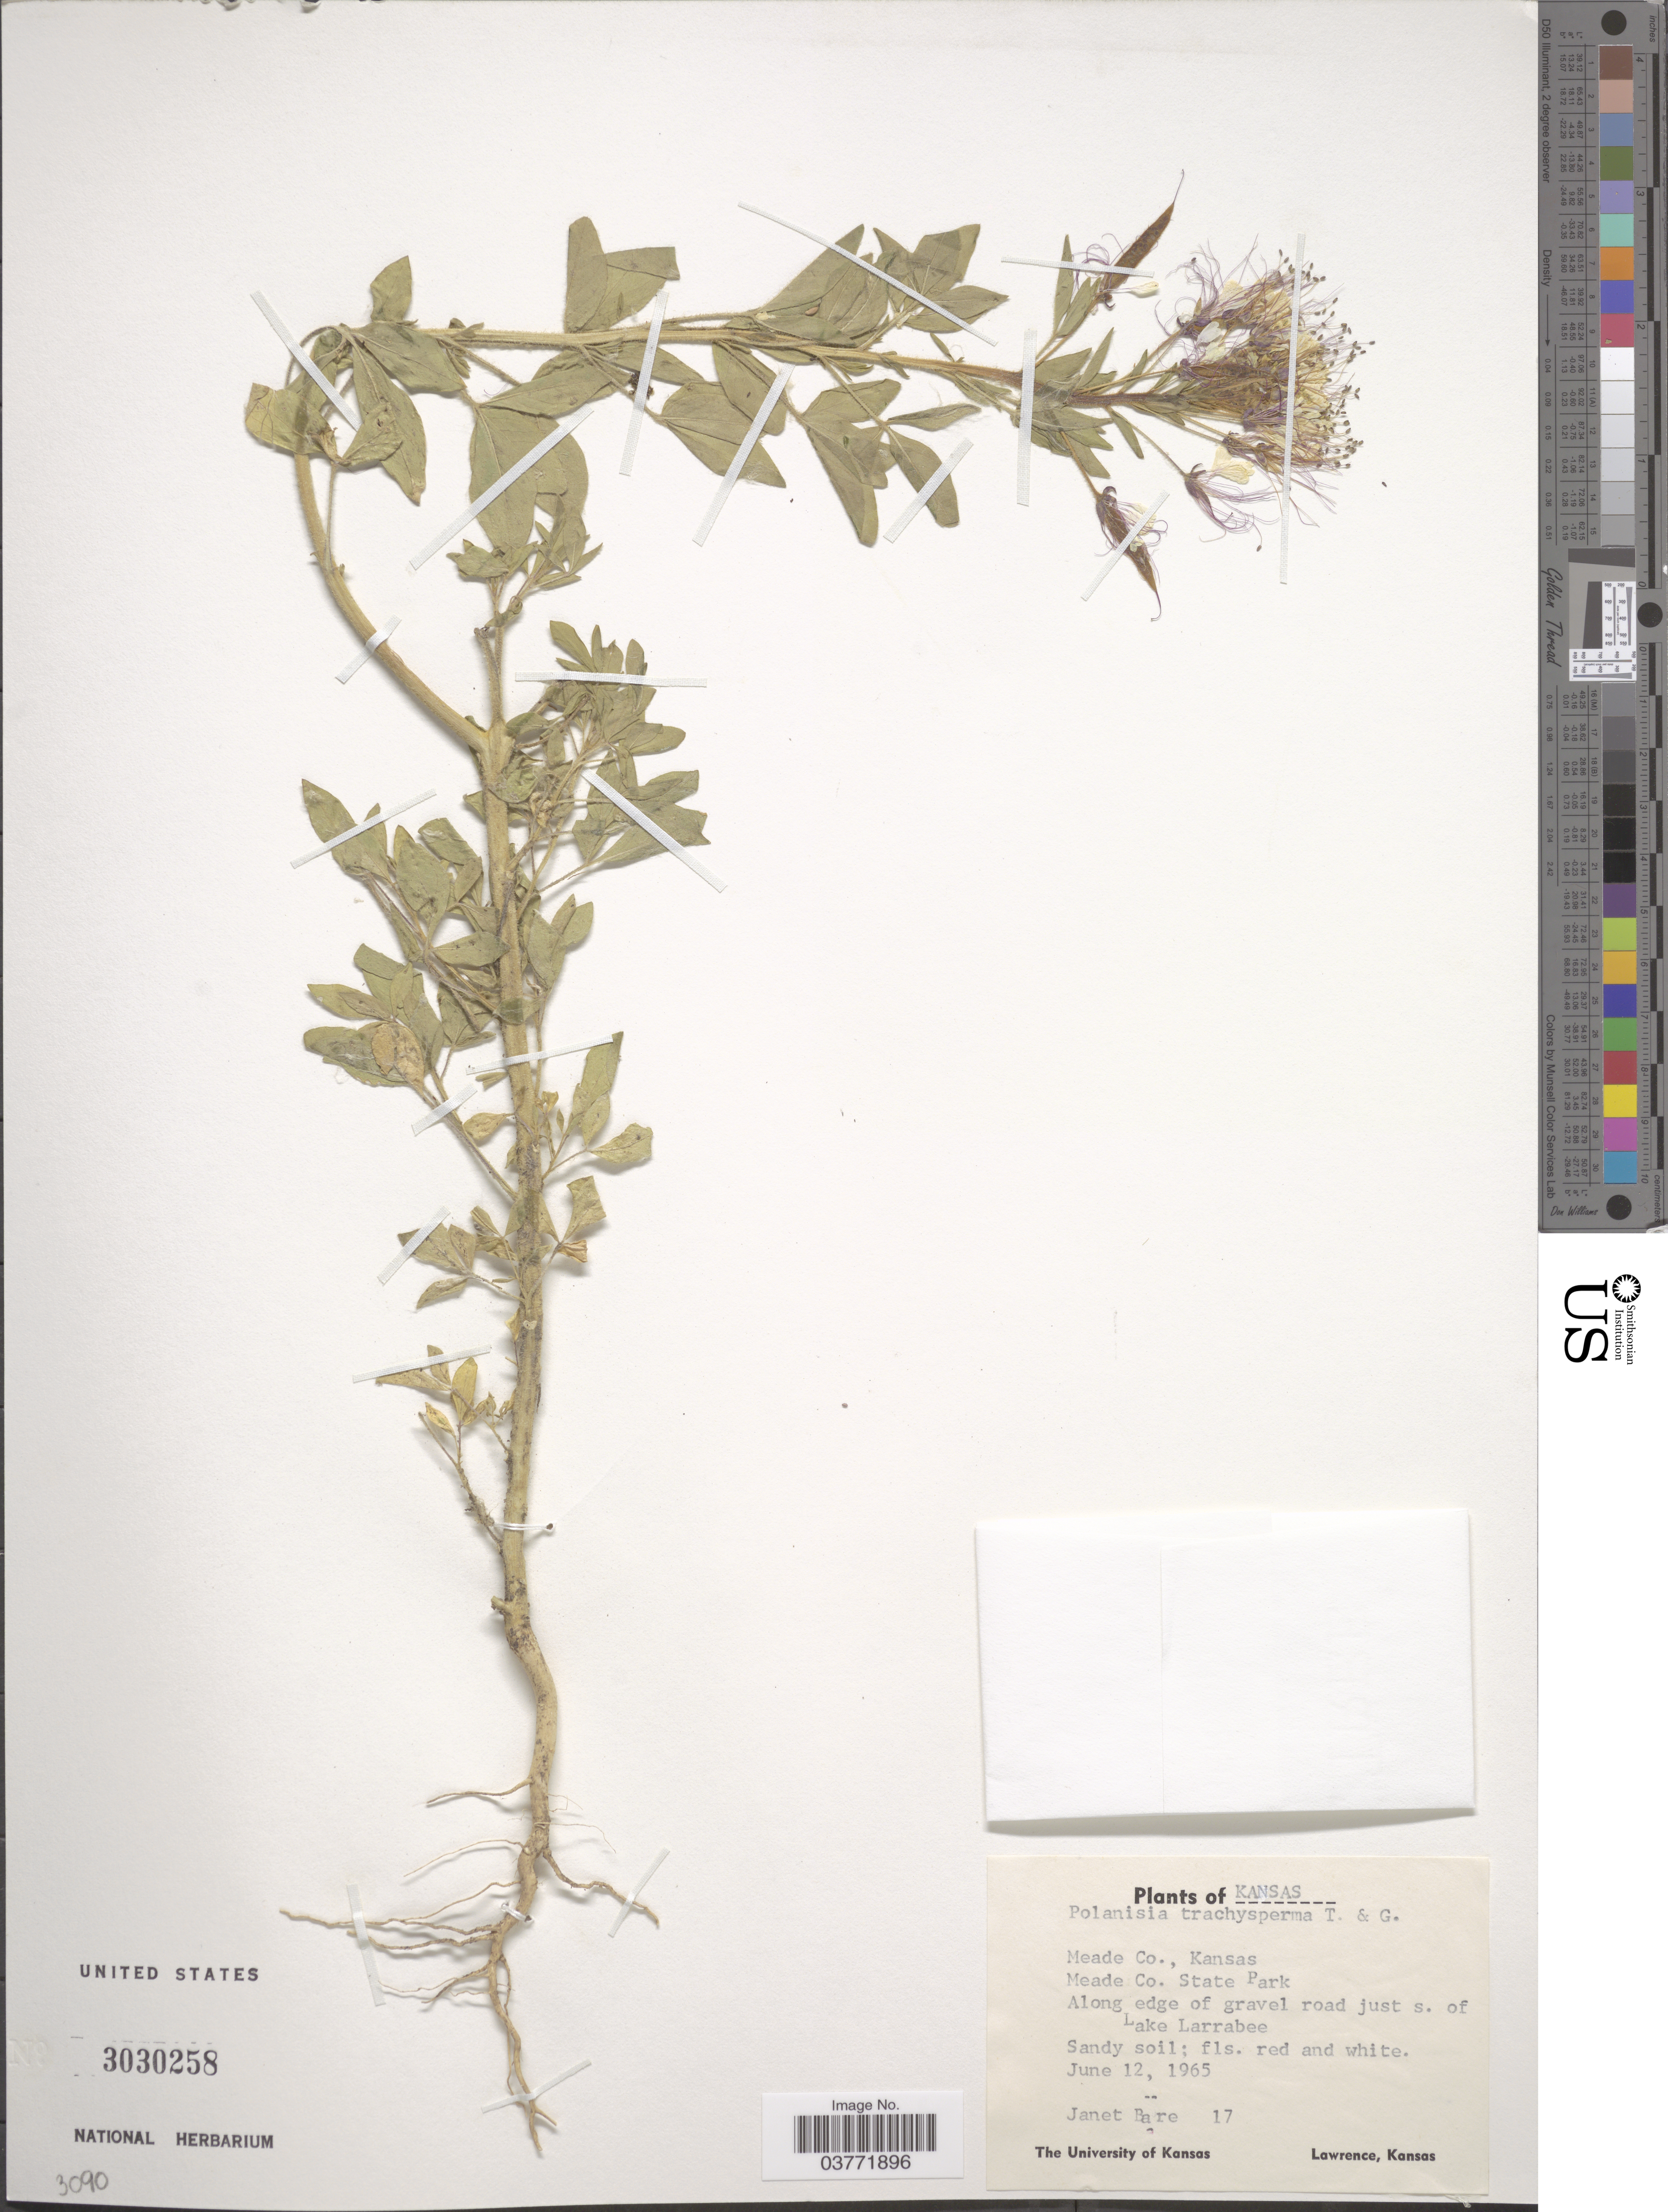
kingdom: Plantae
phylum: Tracheophyta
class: Magnoliopsida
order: Brassicales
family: Cleomaceae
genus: Polanisia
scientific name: Polanisia trachysperma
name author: Torr. & A. Gray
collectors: J. Baré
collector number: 17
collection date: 1965-06-12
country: United States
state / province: Kansas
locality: Meade Co., Kansas. Meade Co. State Park. Along edge of gravel road just s. of Lake Larrabee.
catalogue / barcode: US 3030258